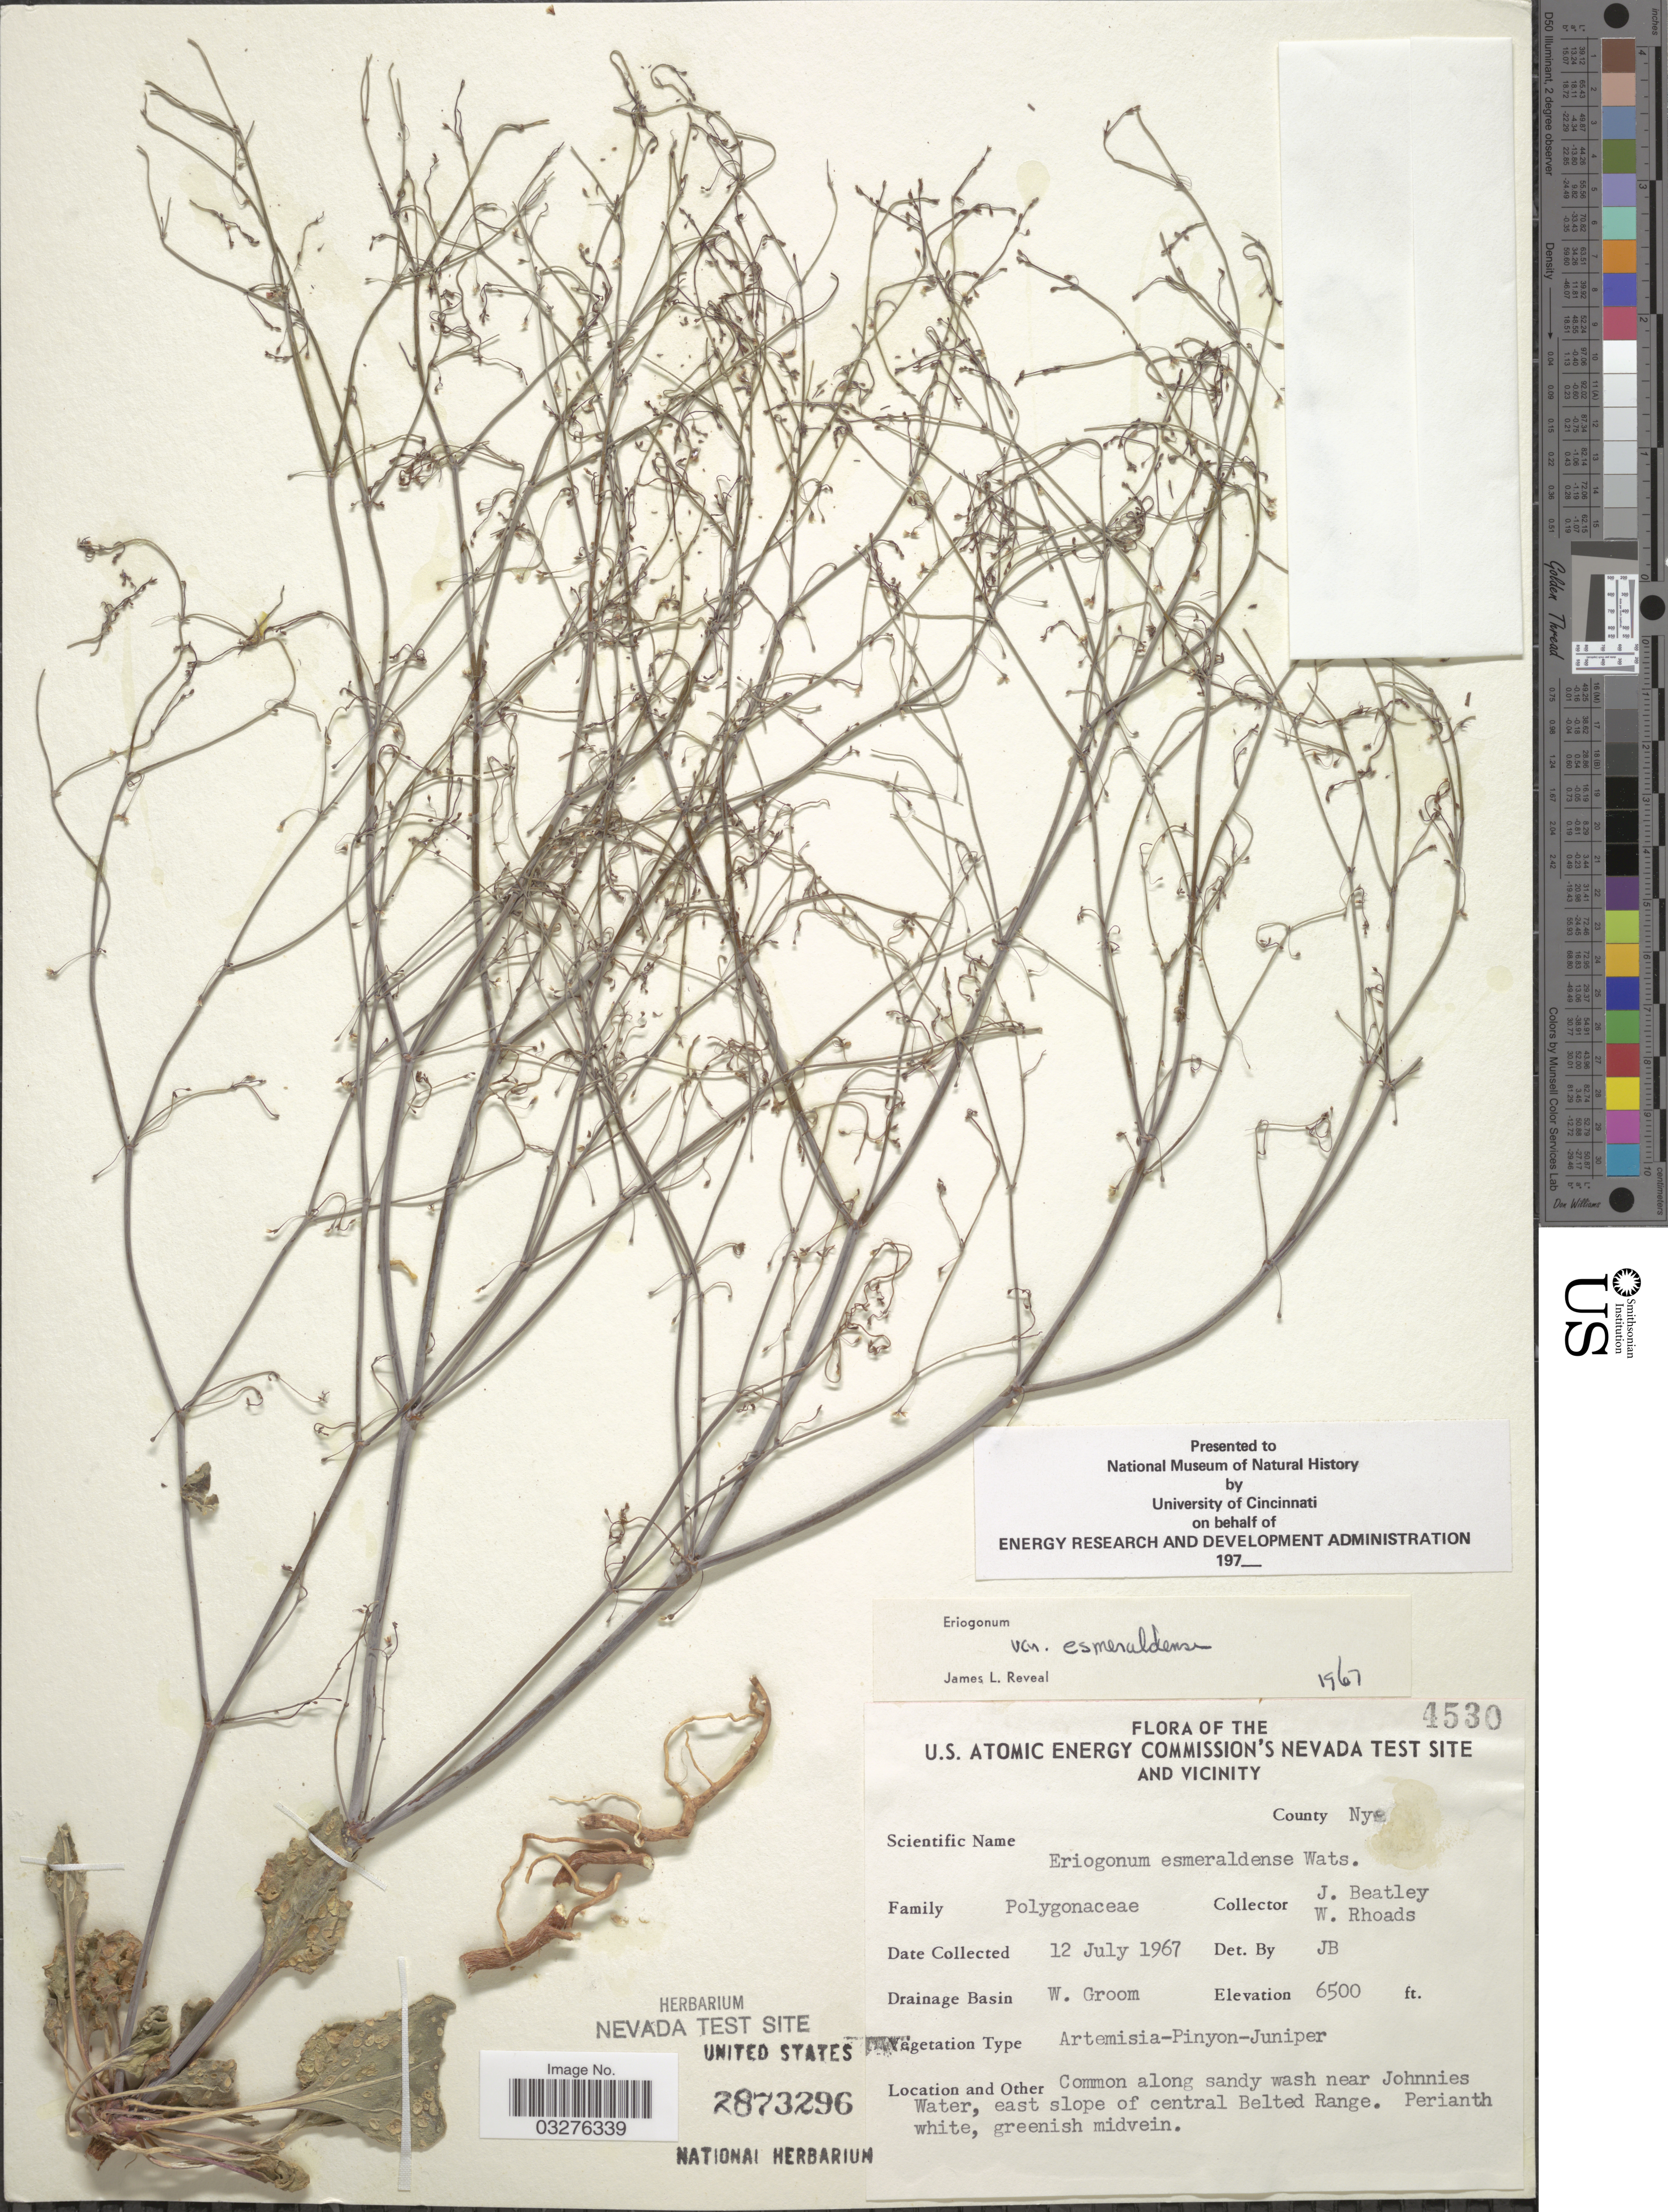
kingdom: Plantae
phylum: Tracheophyta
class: Magnoliopsida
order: Caryophyllales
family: Polygonaceae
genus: Eriogonum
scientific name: Eriogonum esmeraldense var. esmeraldense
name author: S. Watson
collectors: J. C. Beatley & W. Rhoads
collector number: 4530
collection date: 1967-07-12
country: United States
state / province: Nevada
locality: U.S. Atomic Energy Commission's Nevada Test Site and vicinity, County Nye, Drainage Basin W. Groom, Common along sandy wash near Johnnies Water, east slope of central Belted Range.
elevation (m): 1981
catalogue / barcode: US 2873296